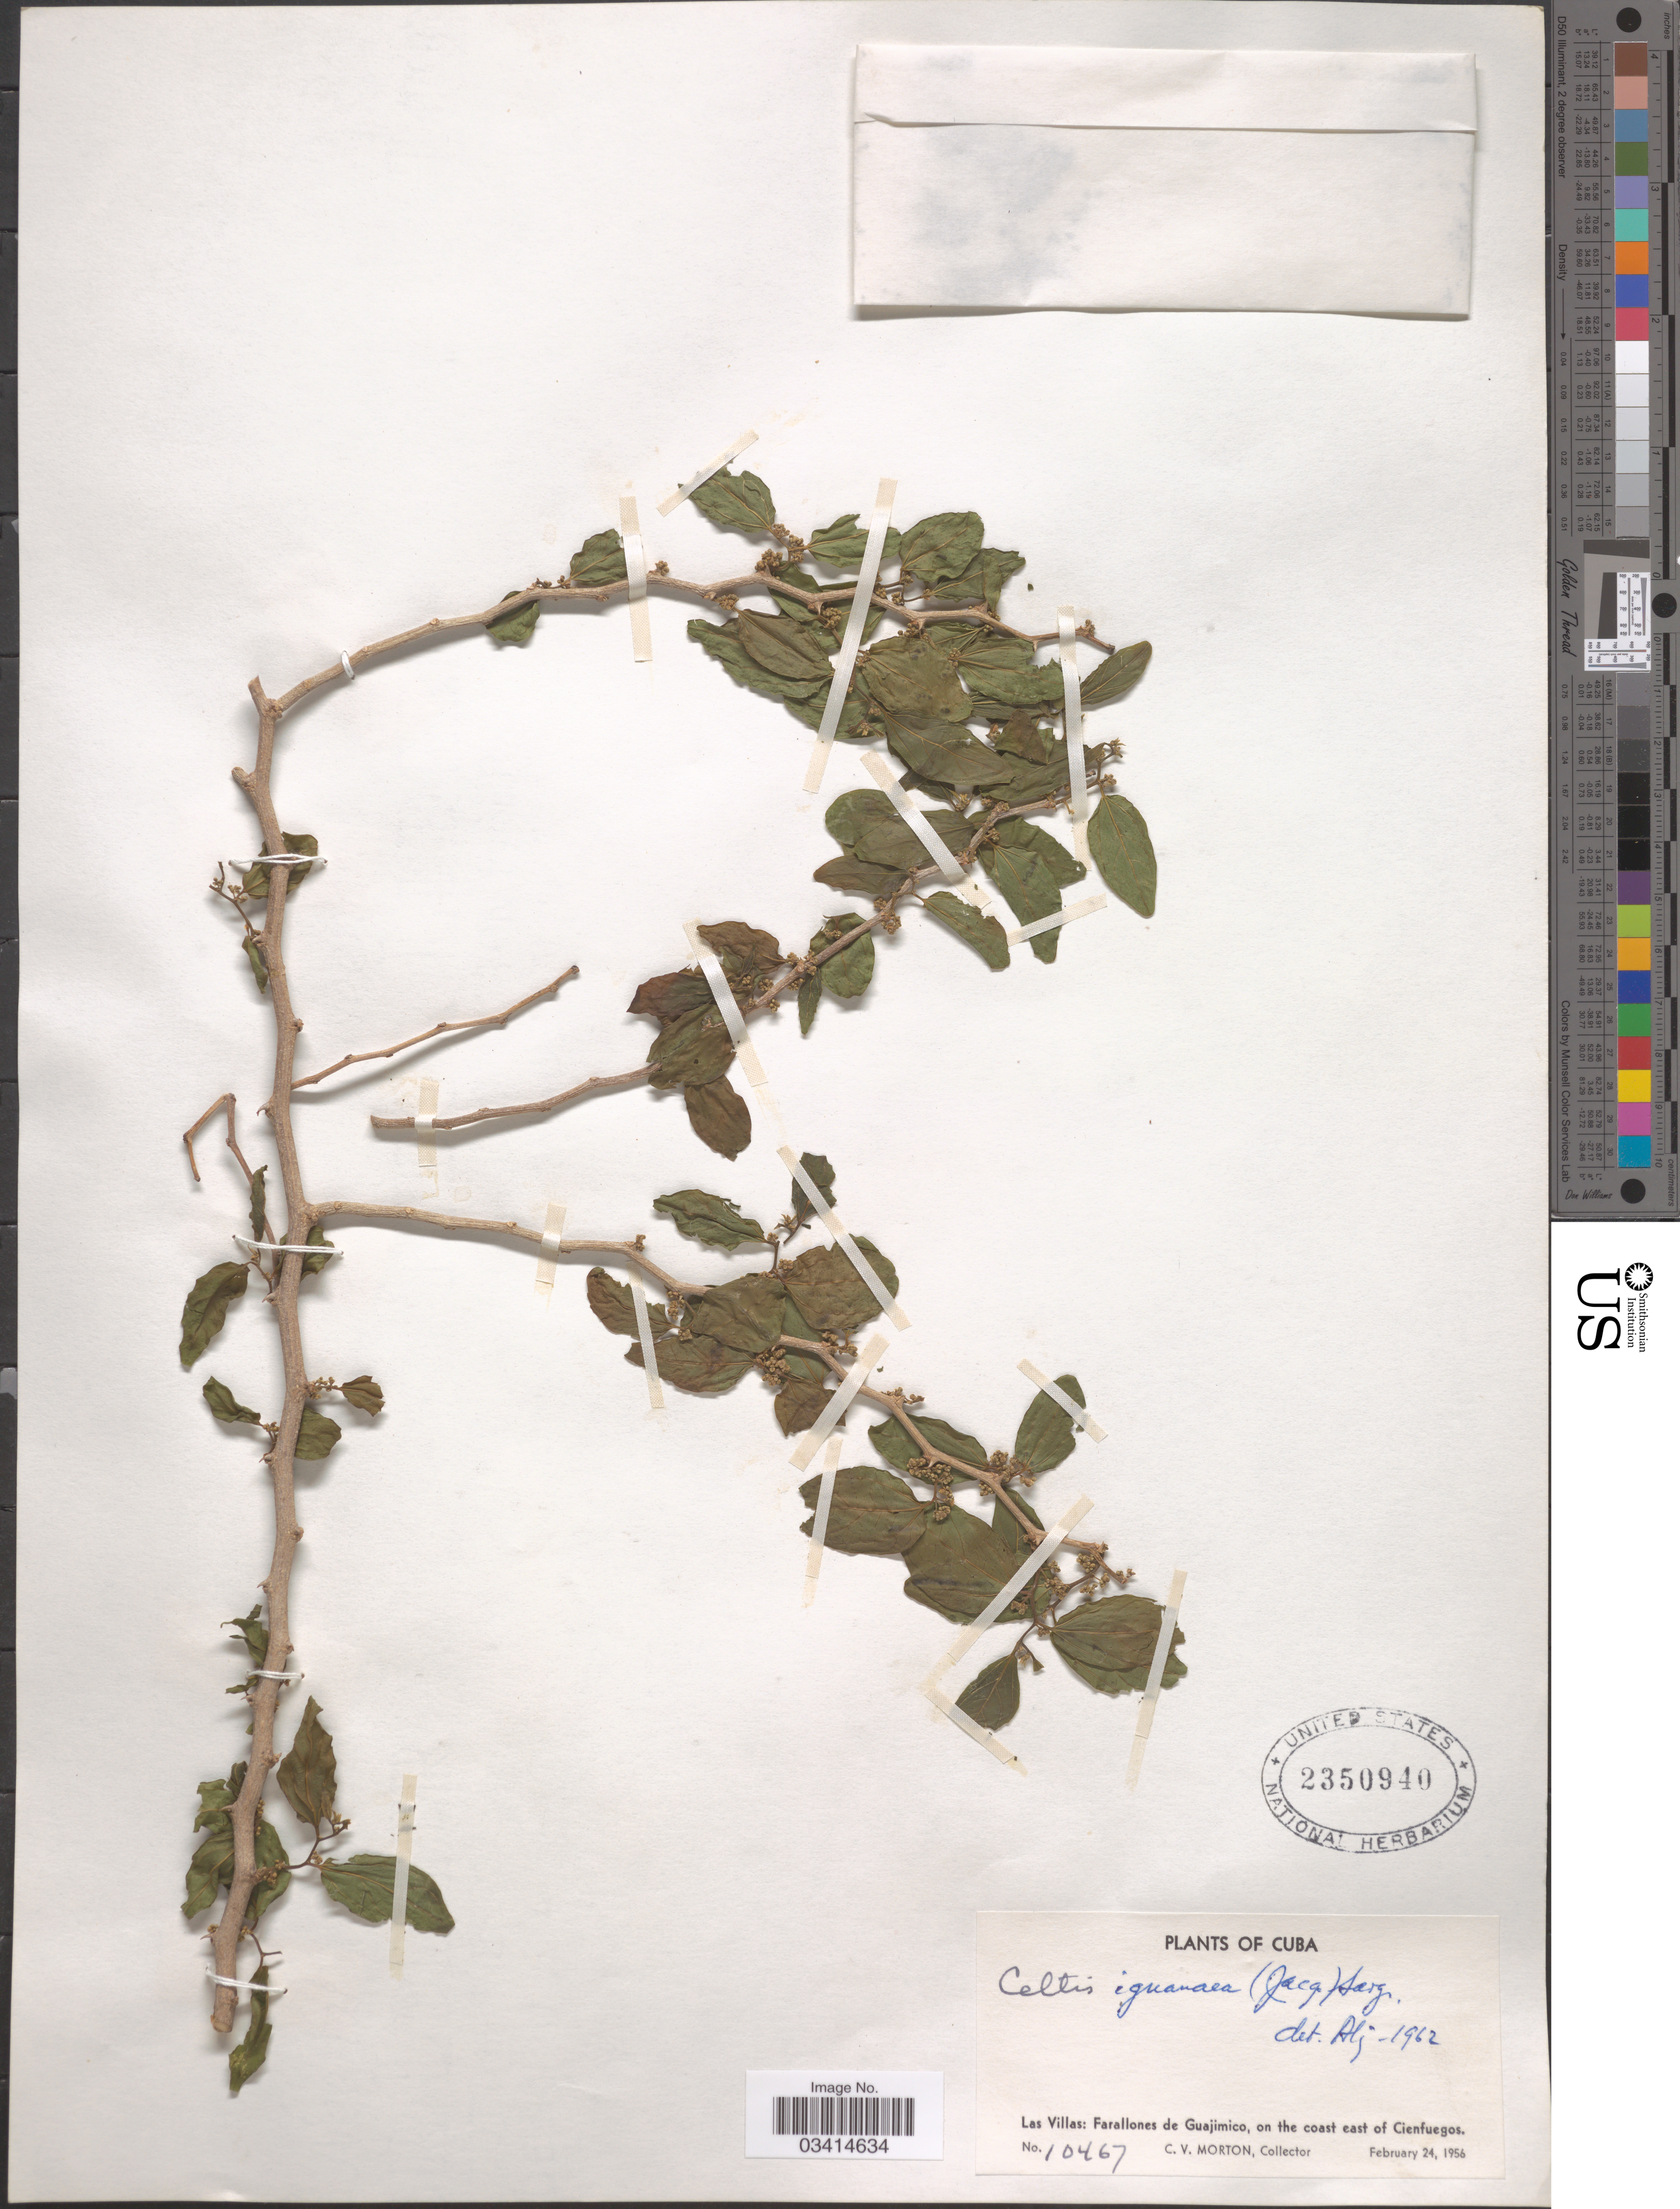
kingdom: Plantae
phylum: Tracheophyta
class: Magnoliopsida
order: Rosales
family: Cannabaceae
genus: Celtis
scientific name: Celtis iguanaea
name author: (Jacq.) Sarg.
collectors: C. V. Morton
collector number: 10467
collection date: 1956-02-24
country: Cuba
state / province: Las Villas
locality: Farallones de Guajimico, on the coast east of Cienfuegos.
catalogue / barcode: US 2350940